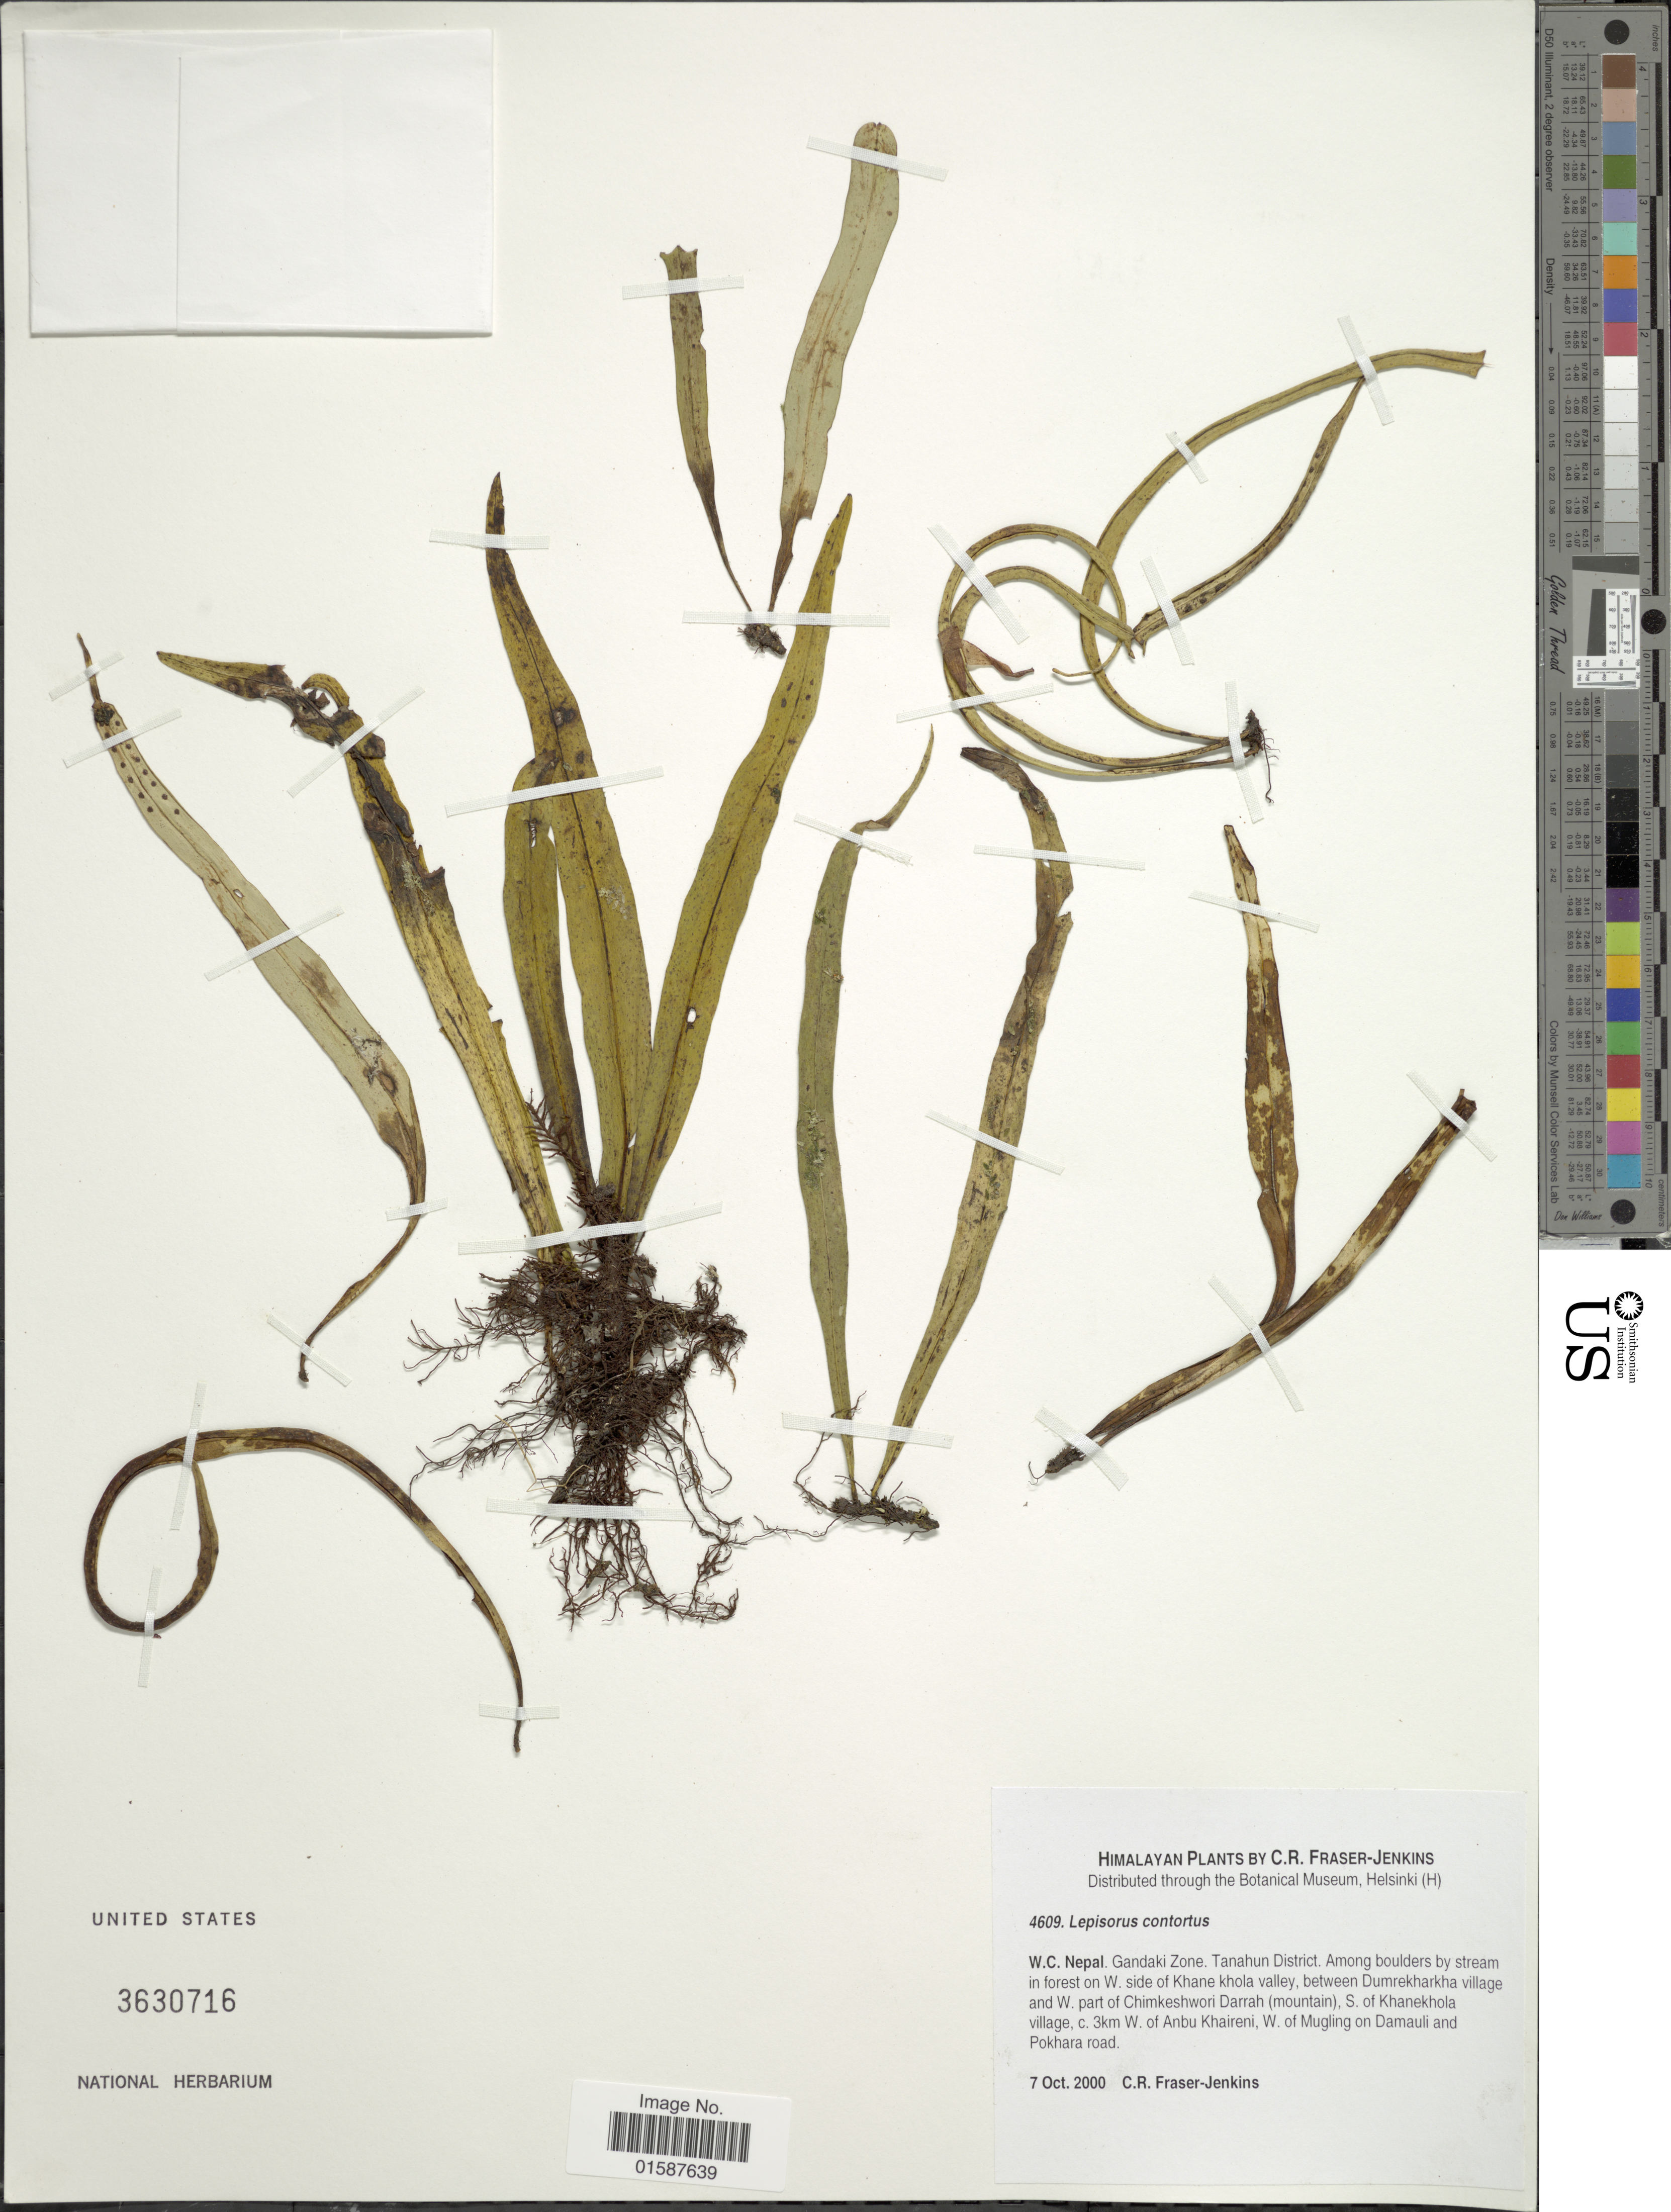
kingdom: Plantae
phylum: Tracheophyta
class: Polypodiopsida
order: Polypodiales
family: Polypodiaceae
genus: Lepisorus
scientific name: Lepisorus contortus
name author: (Christ) Ching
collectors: C. R. Fraser-Jenkins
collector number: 4609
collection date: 2000-10-07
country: Nepal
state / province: Gandaki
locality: W.C. Nepal, Gandaki Zone, Tanahun District, among boulders by stream in forest on W. side of Khane Khola valley, between Dumrekharkha village and W. part of Chimkeshwori Darrah (mountain), S. of Khanekhola village, c. 3km W. of Anbu Khaireni, W of Mugling on Damauli and Pokhara road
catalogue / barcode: US 3630716